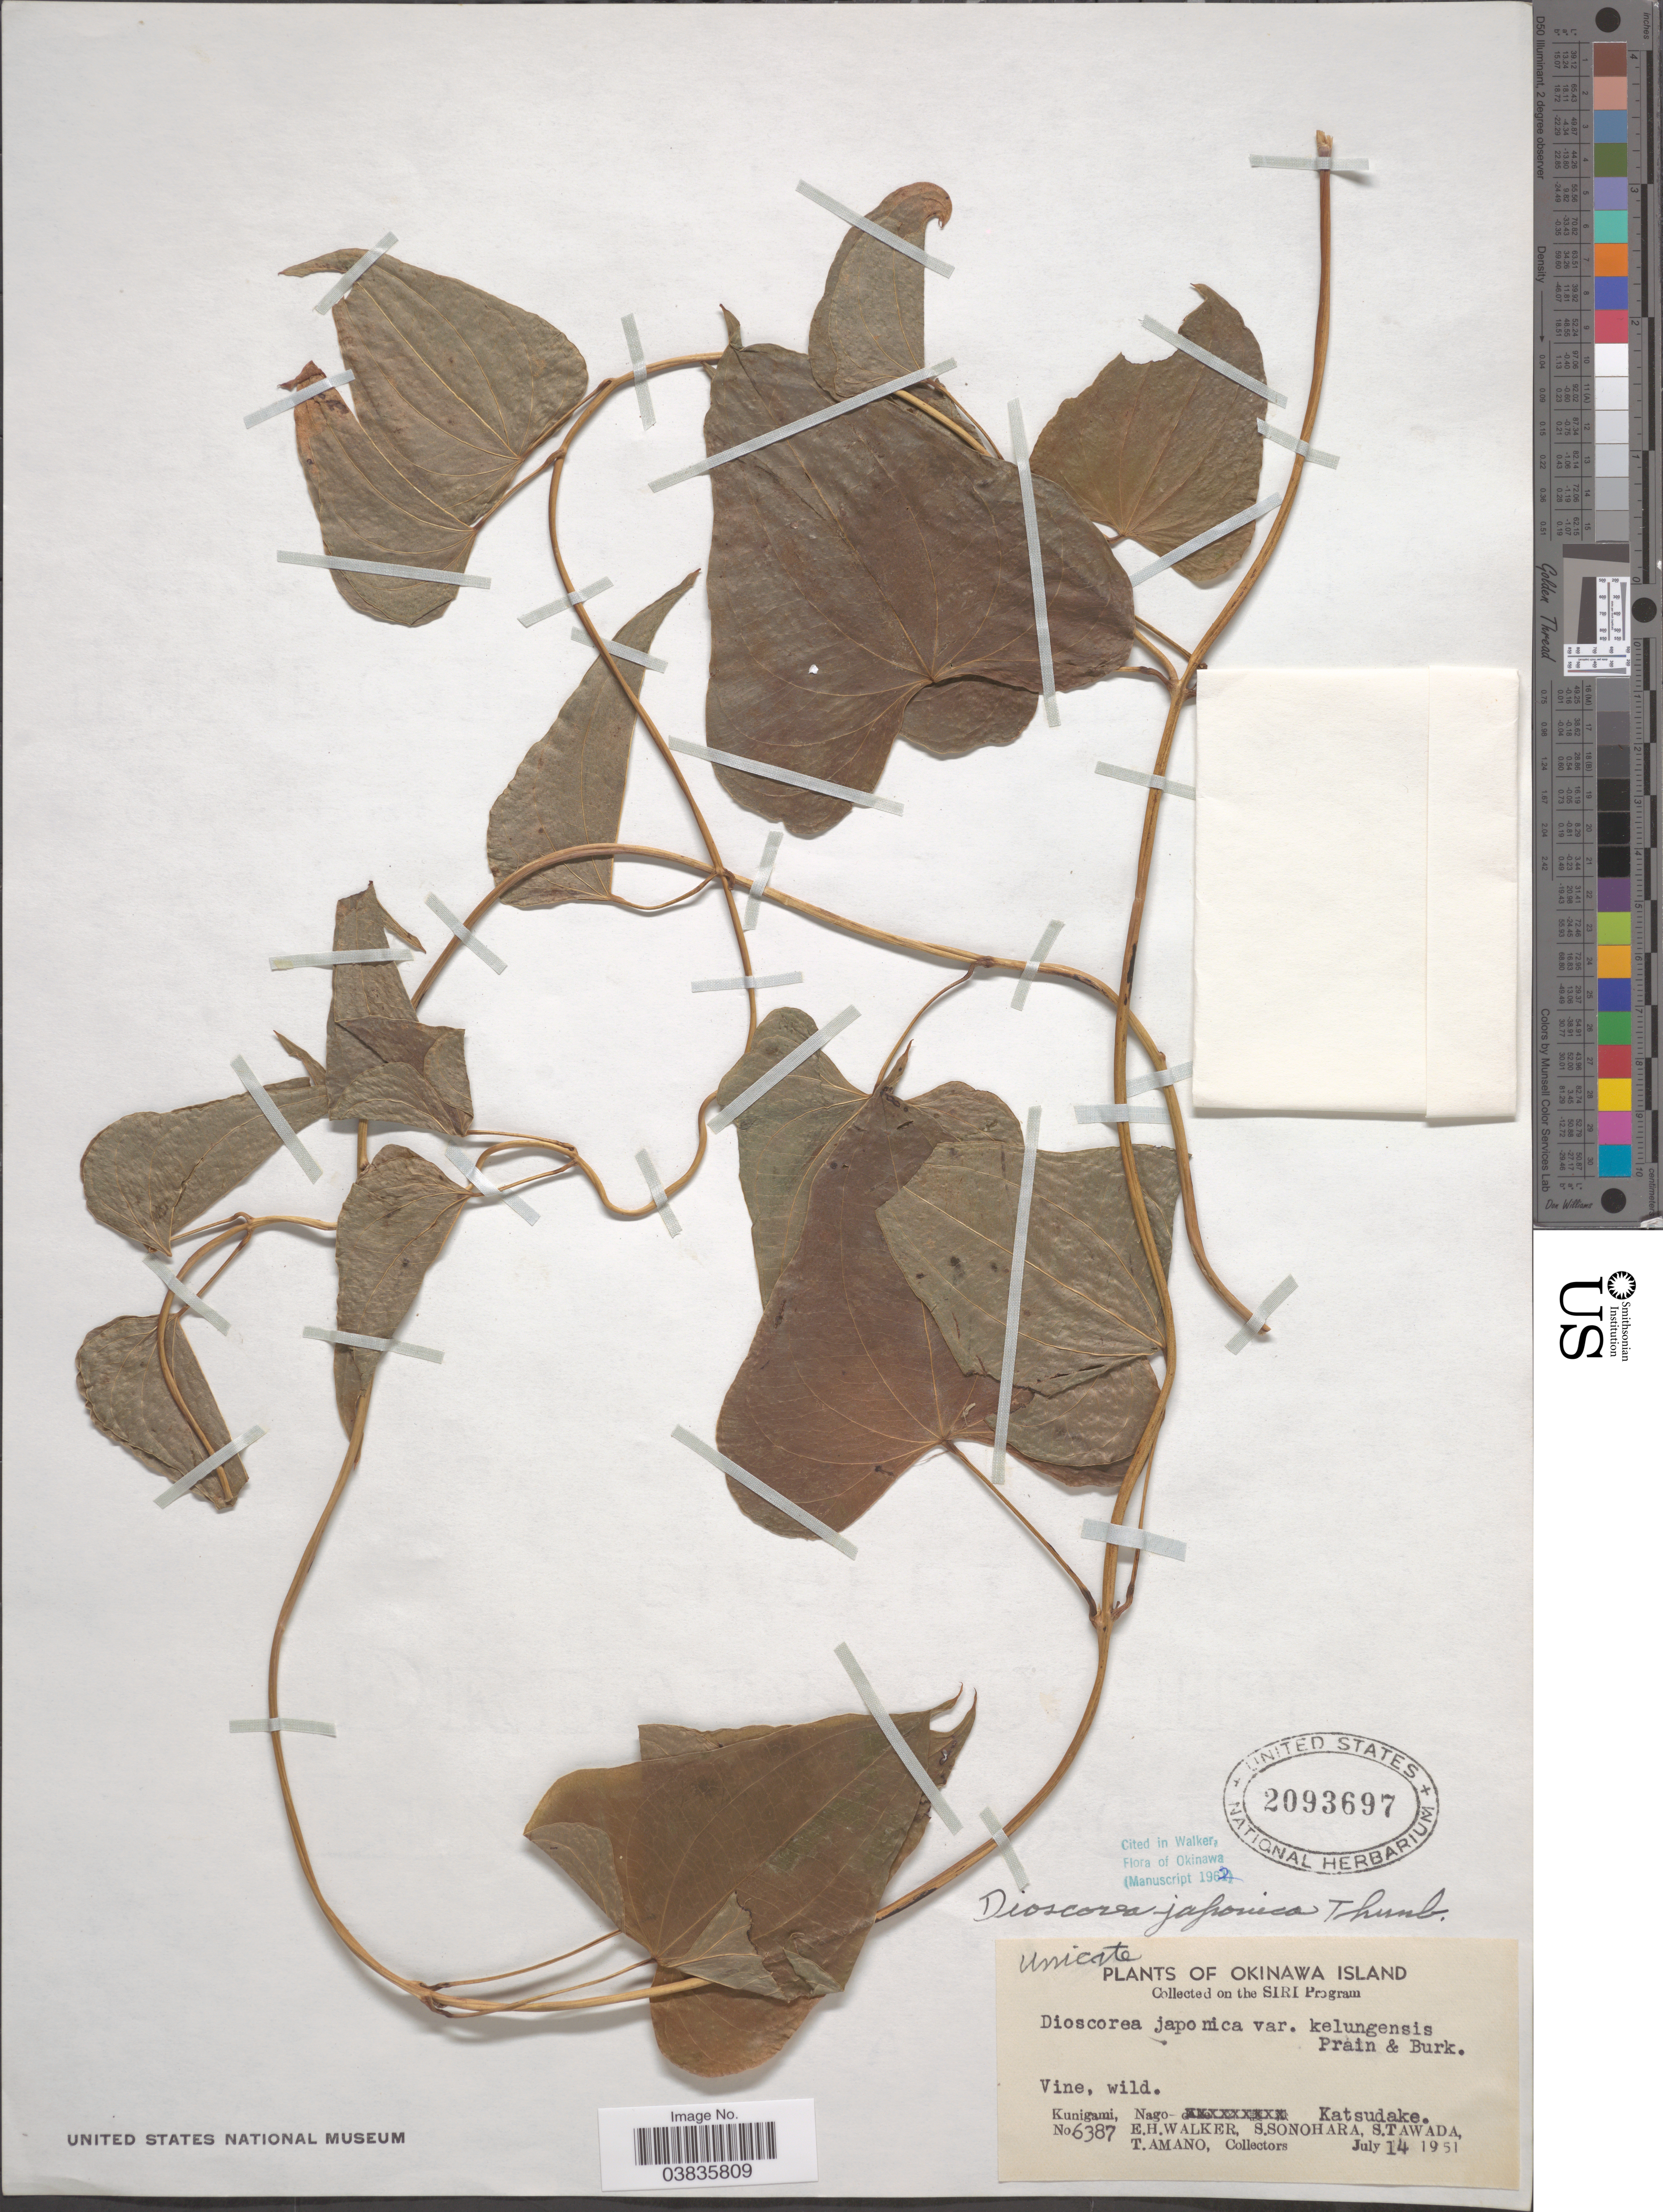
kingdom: Plantae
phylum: Tracheophyta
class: Liliopsida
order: Dioscoreales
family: Dioscoreaceae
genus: Dioscorea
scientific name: Dioscorea japonica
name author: Thunb.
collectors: E. H. Walker, S. Sonohara, S. Tawada & T. Amano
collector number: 6387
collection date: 1951-07-14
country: Japan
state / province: Okinawa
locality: Okinawa Island. Kunigami, Nago. Katsudake.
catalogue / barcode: US 2093697